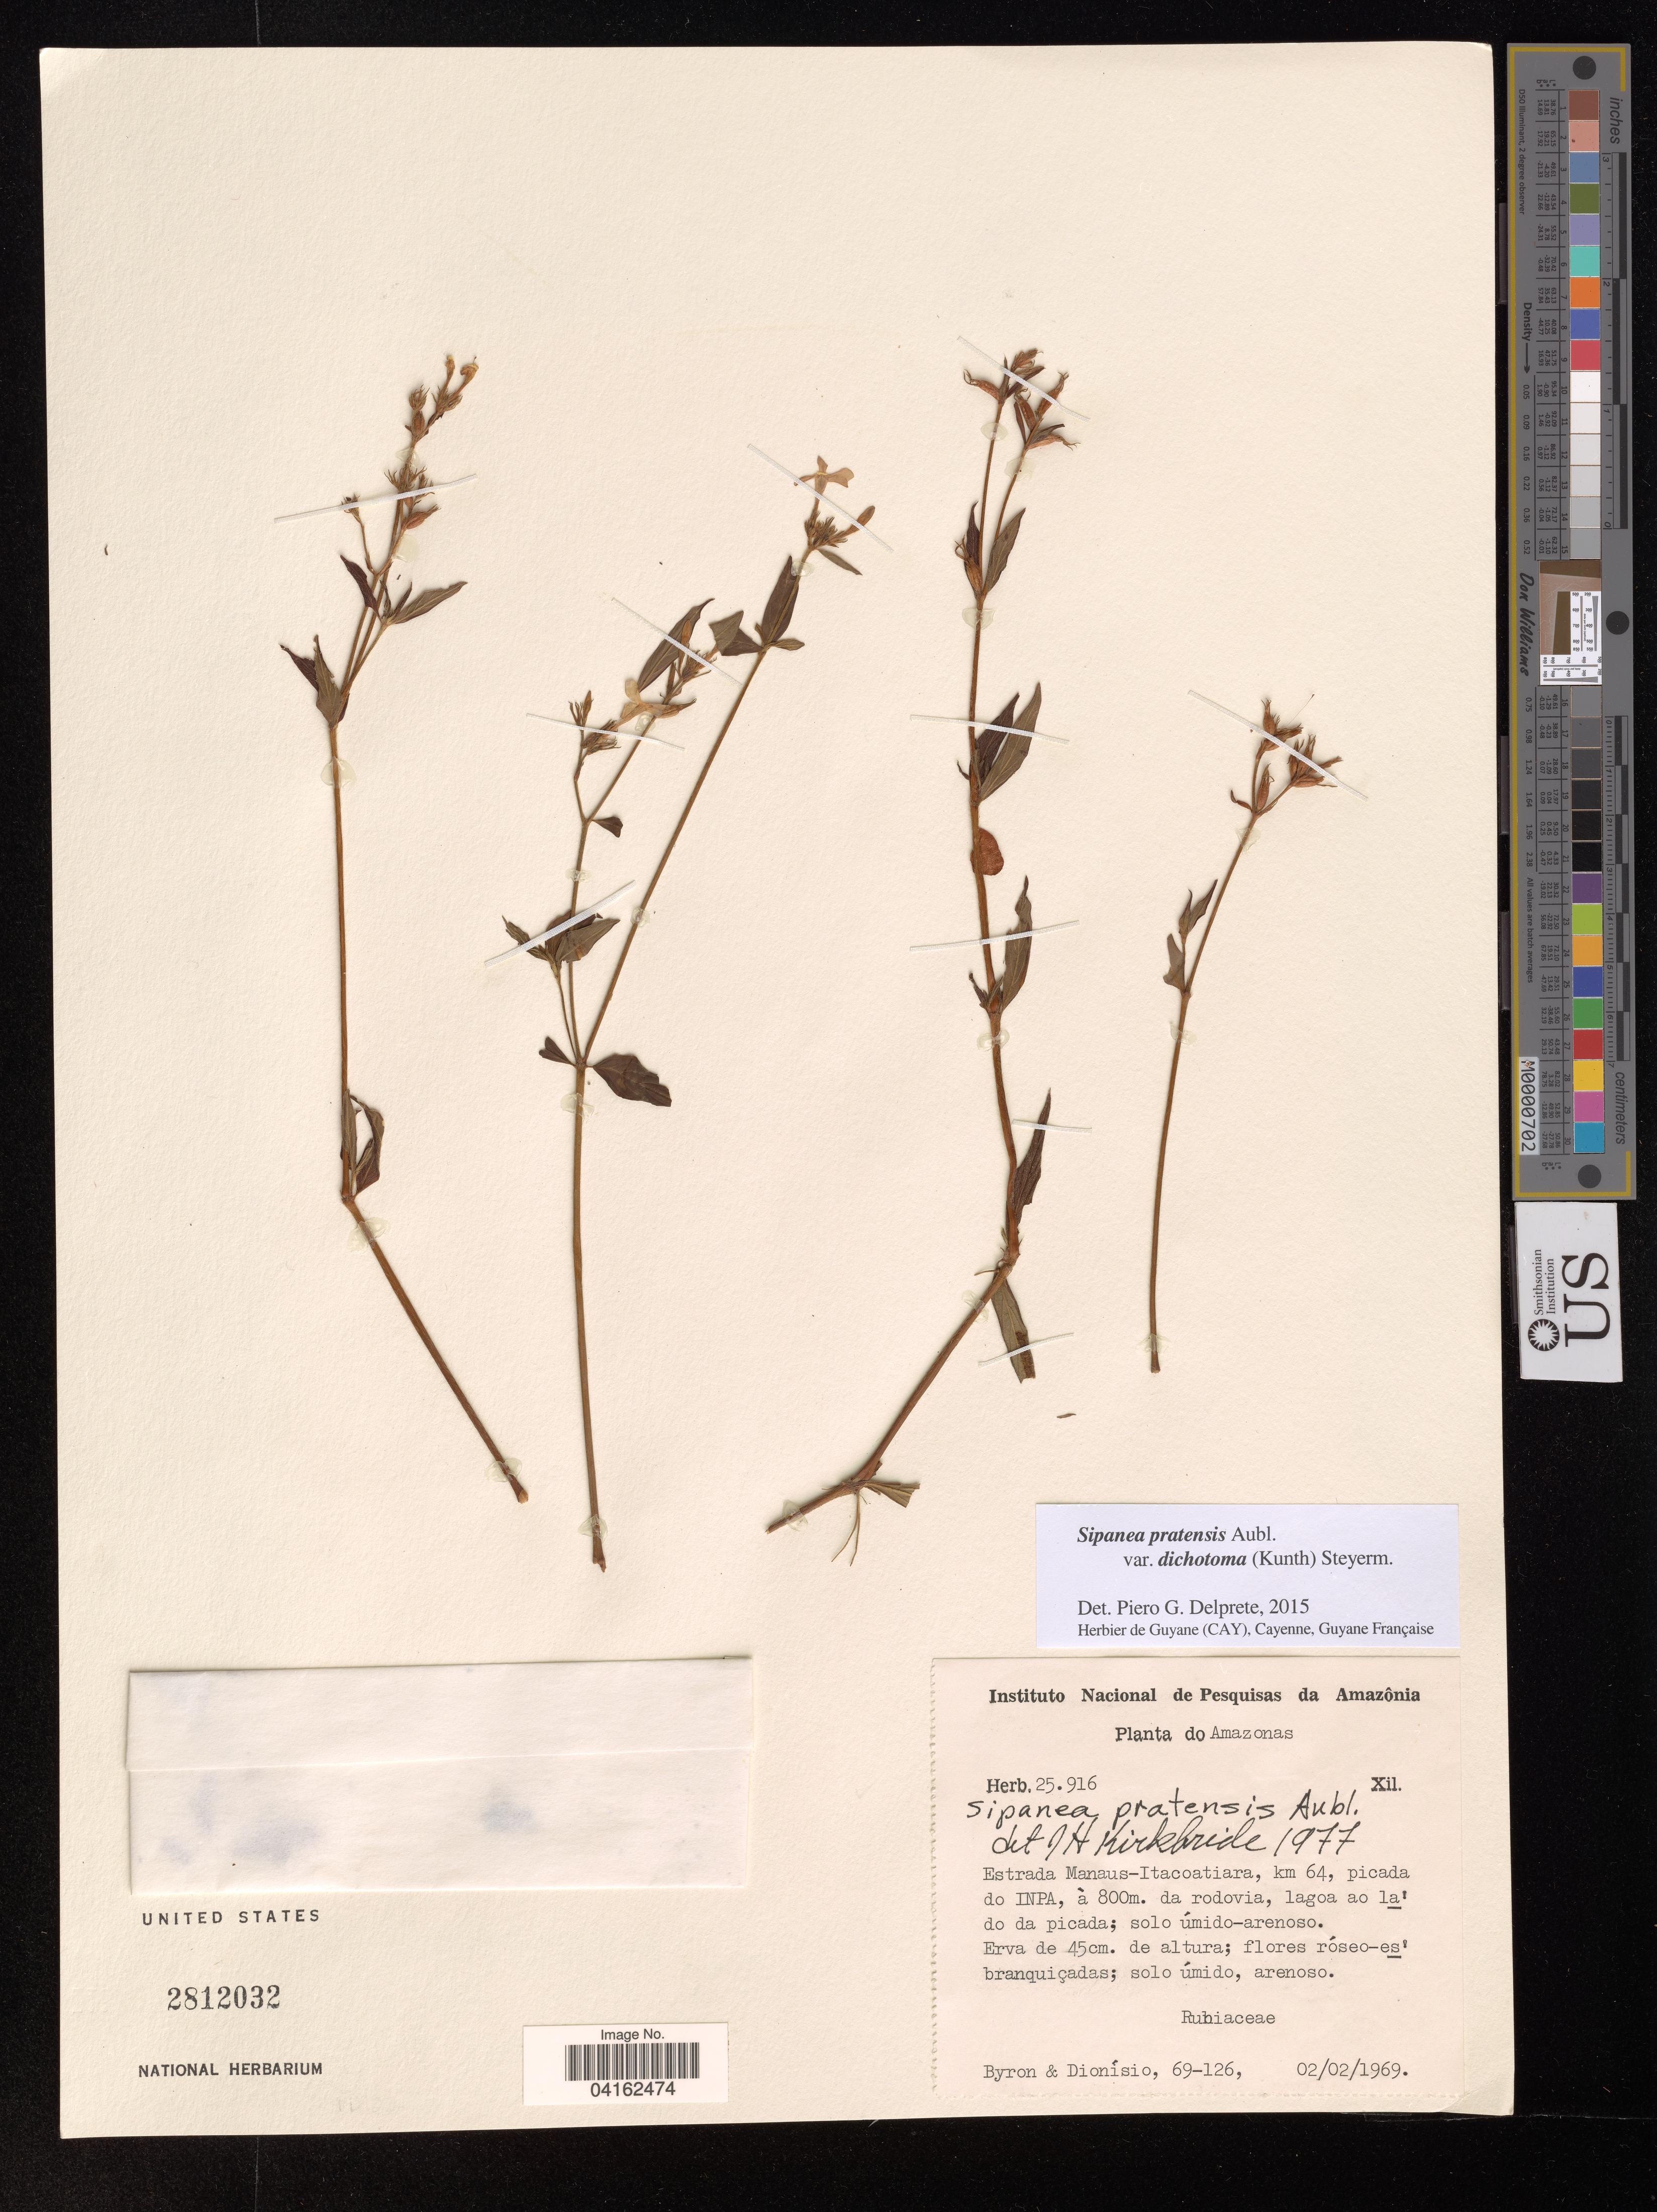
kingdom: Plantae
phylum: Tracheophyta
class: Magnoliopsida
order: Gentianales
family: Rubiaceae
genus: Sipanea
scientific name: Sipanea pratensis var. dichotoma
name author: (Kunth) Steyerm.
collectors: -. Byron & -- Dionisio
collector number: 69-126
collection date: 1969-02-02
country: Brazil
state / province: Amazonas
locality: Estrada Manaus-Itacoatiara, km 64, picada do INPA.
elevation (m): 800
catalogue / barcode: US 2812032